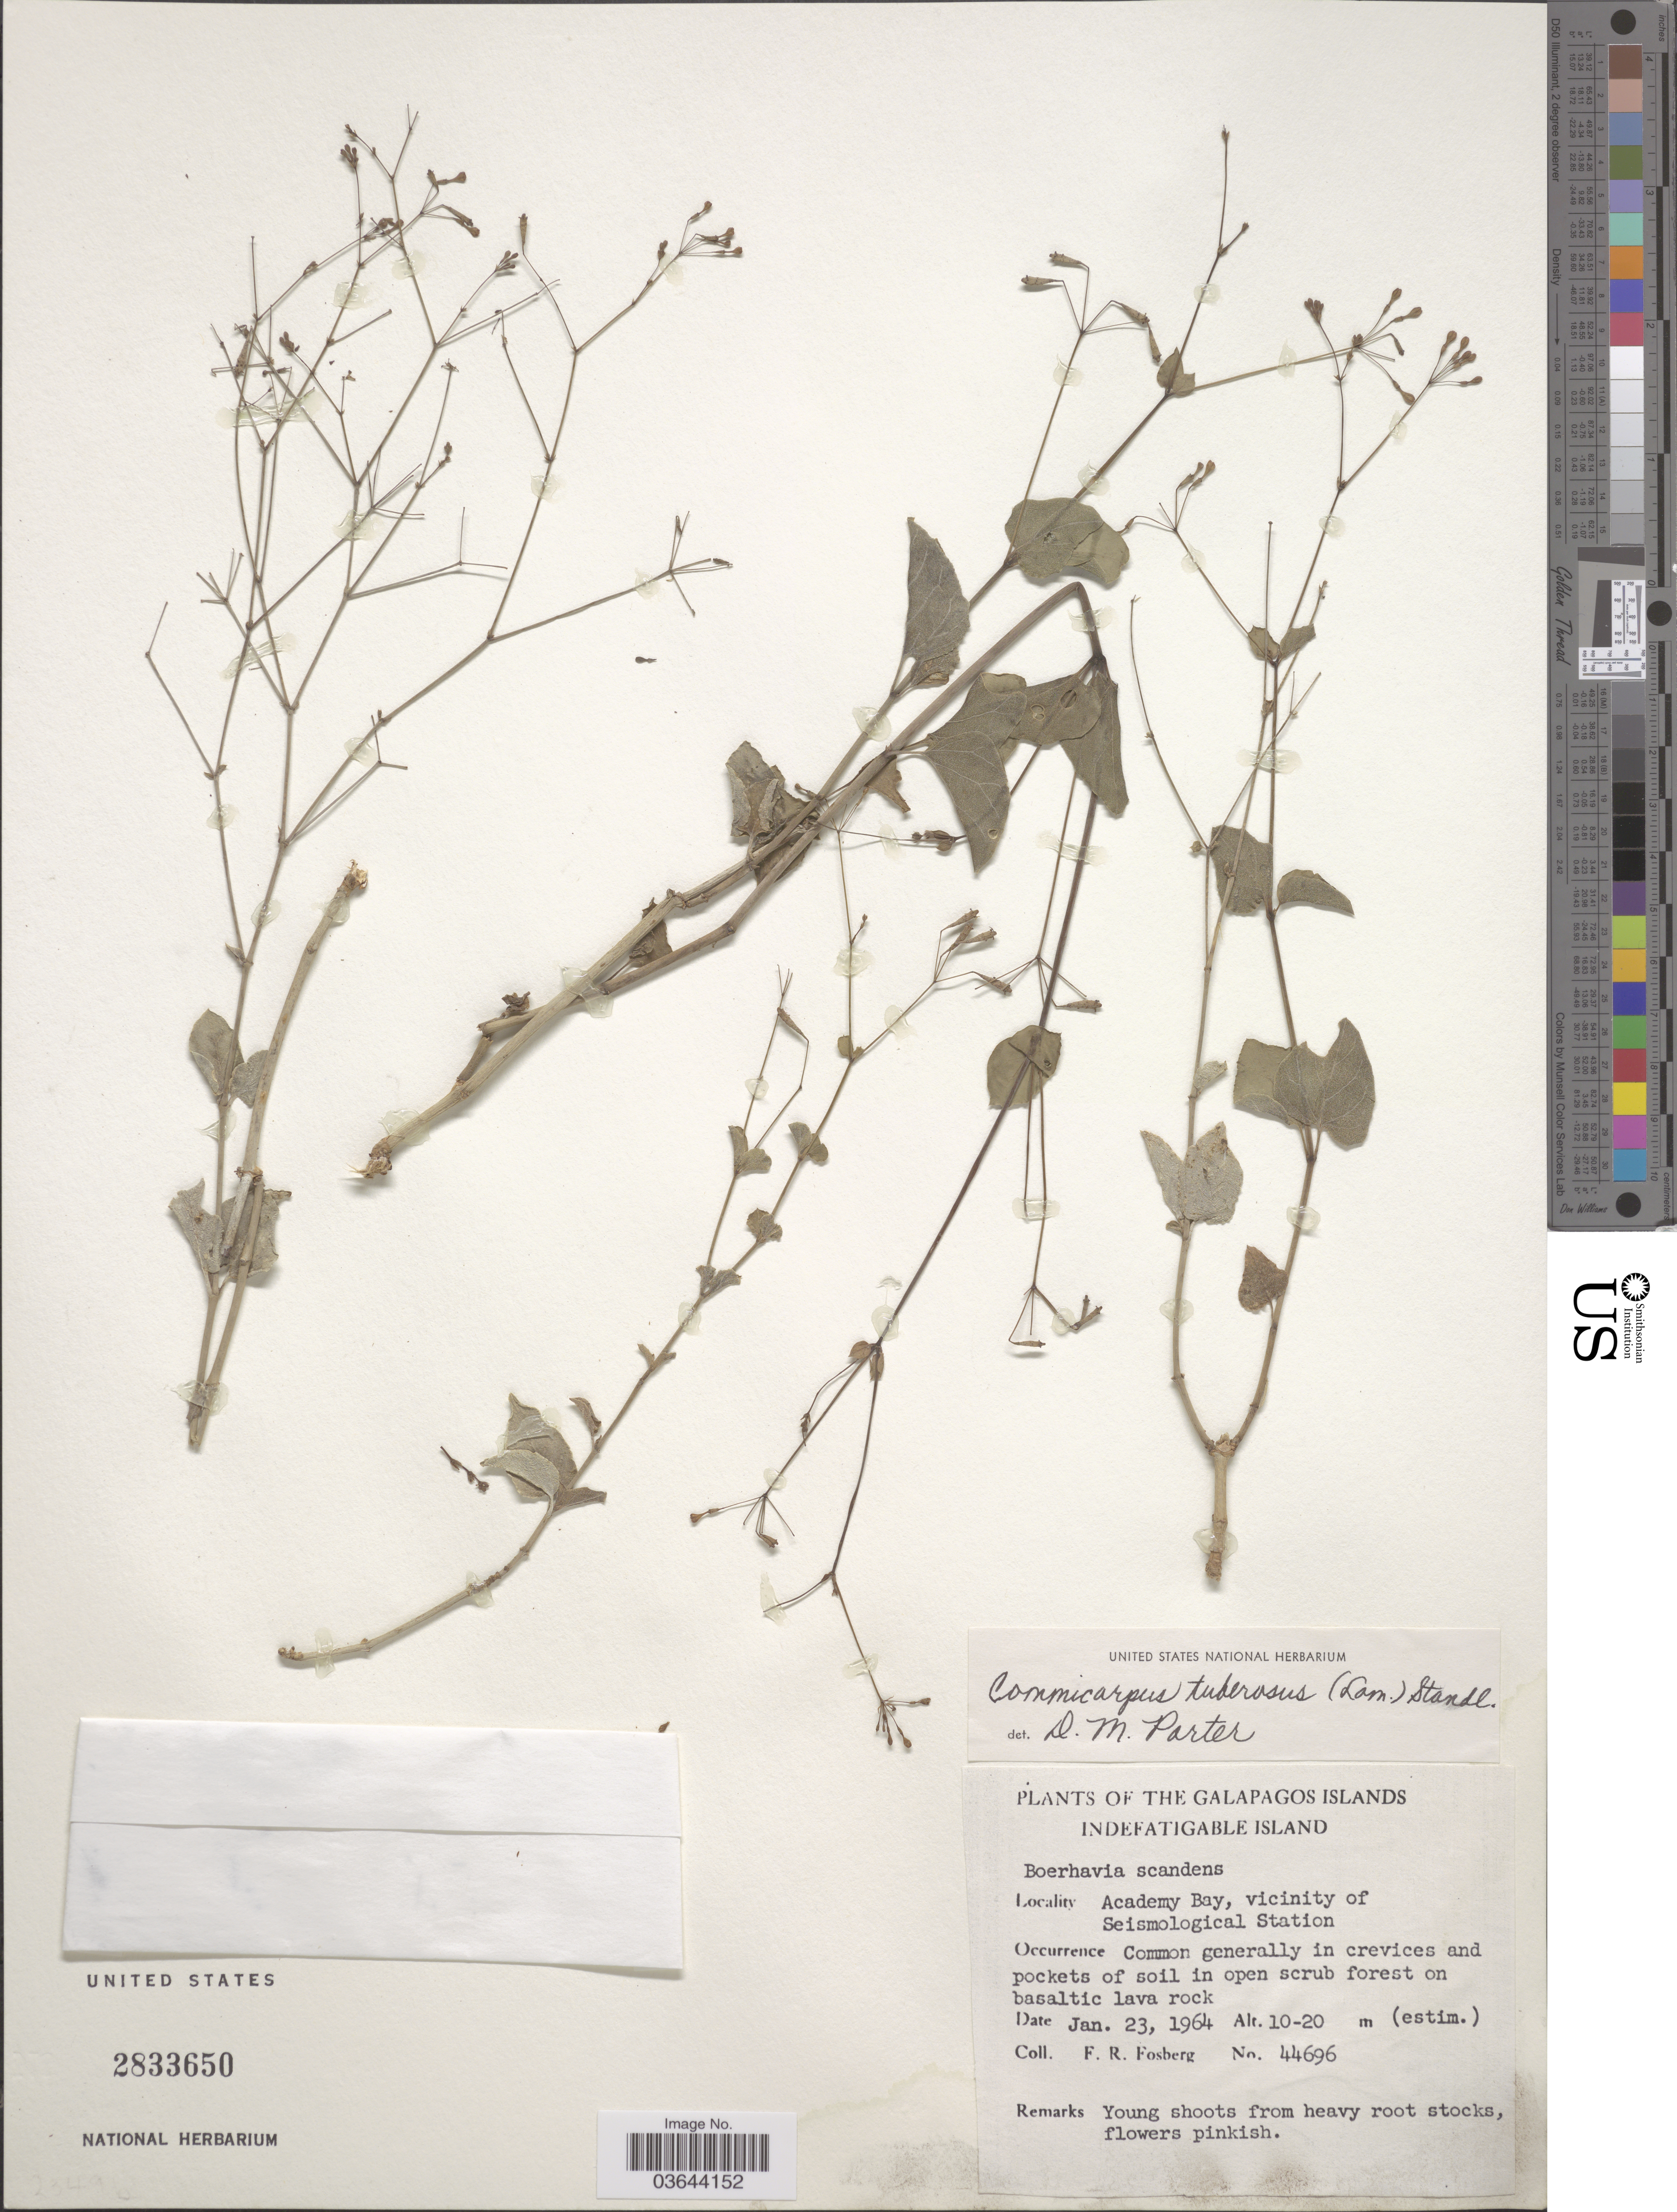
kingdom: Plantae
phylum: Tracheophyta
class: Magnoliopsida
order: Caryophyllales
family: Nyctaginaceae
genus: Commicarpus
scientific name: Commicarpus tuberosus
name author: (Lam.) Standl.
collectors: F. R. Fosberg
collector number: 44696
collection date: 1964-01-23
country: Ecuador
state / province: Colón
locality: The Galapagos Islands. Indefatigable Island. Academy Bay, vicinity of Seismological Station.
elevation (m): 10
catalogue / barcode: US 2833650